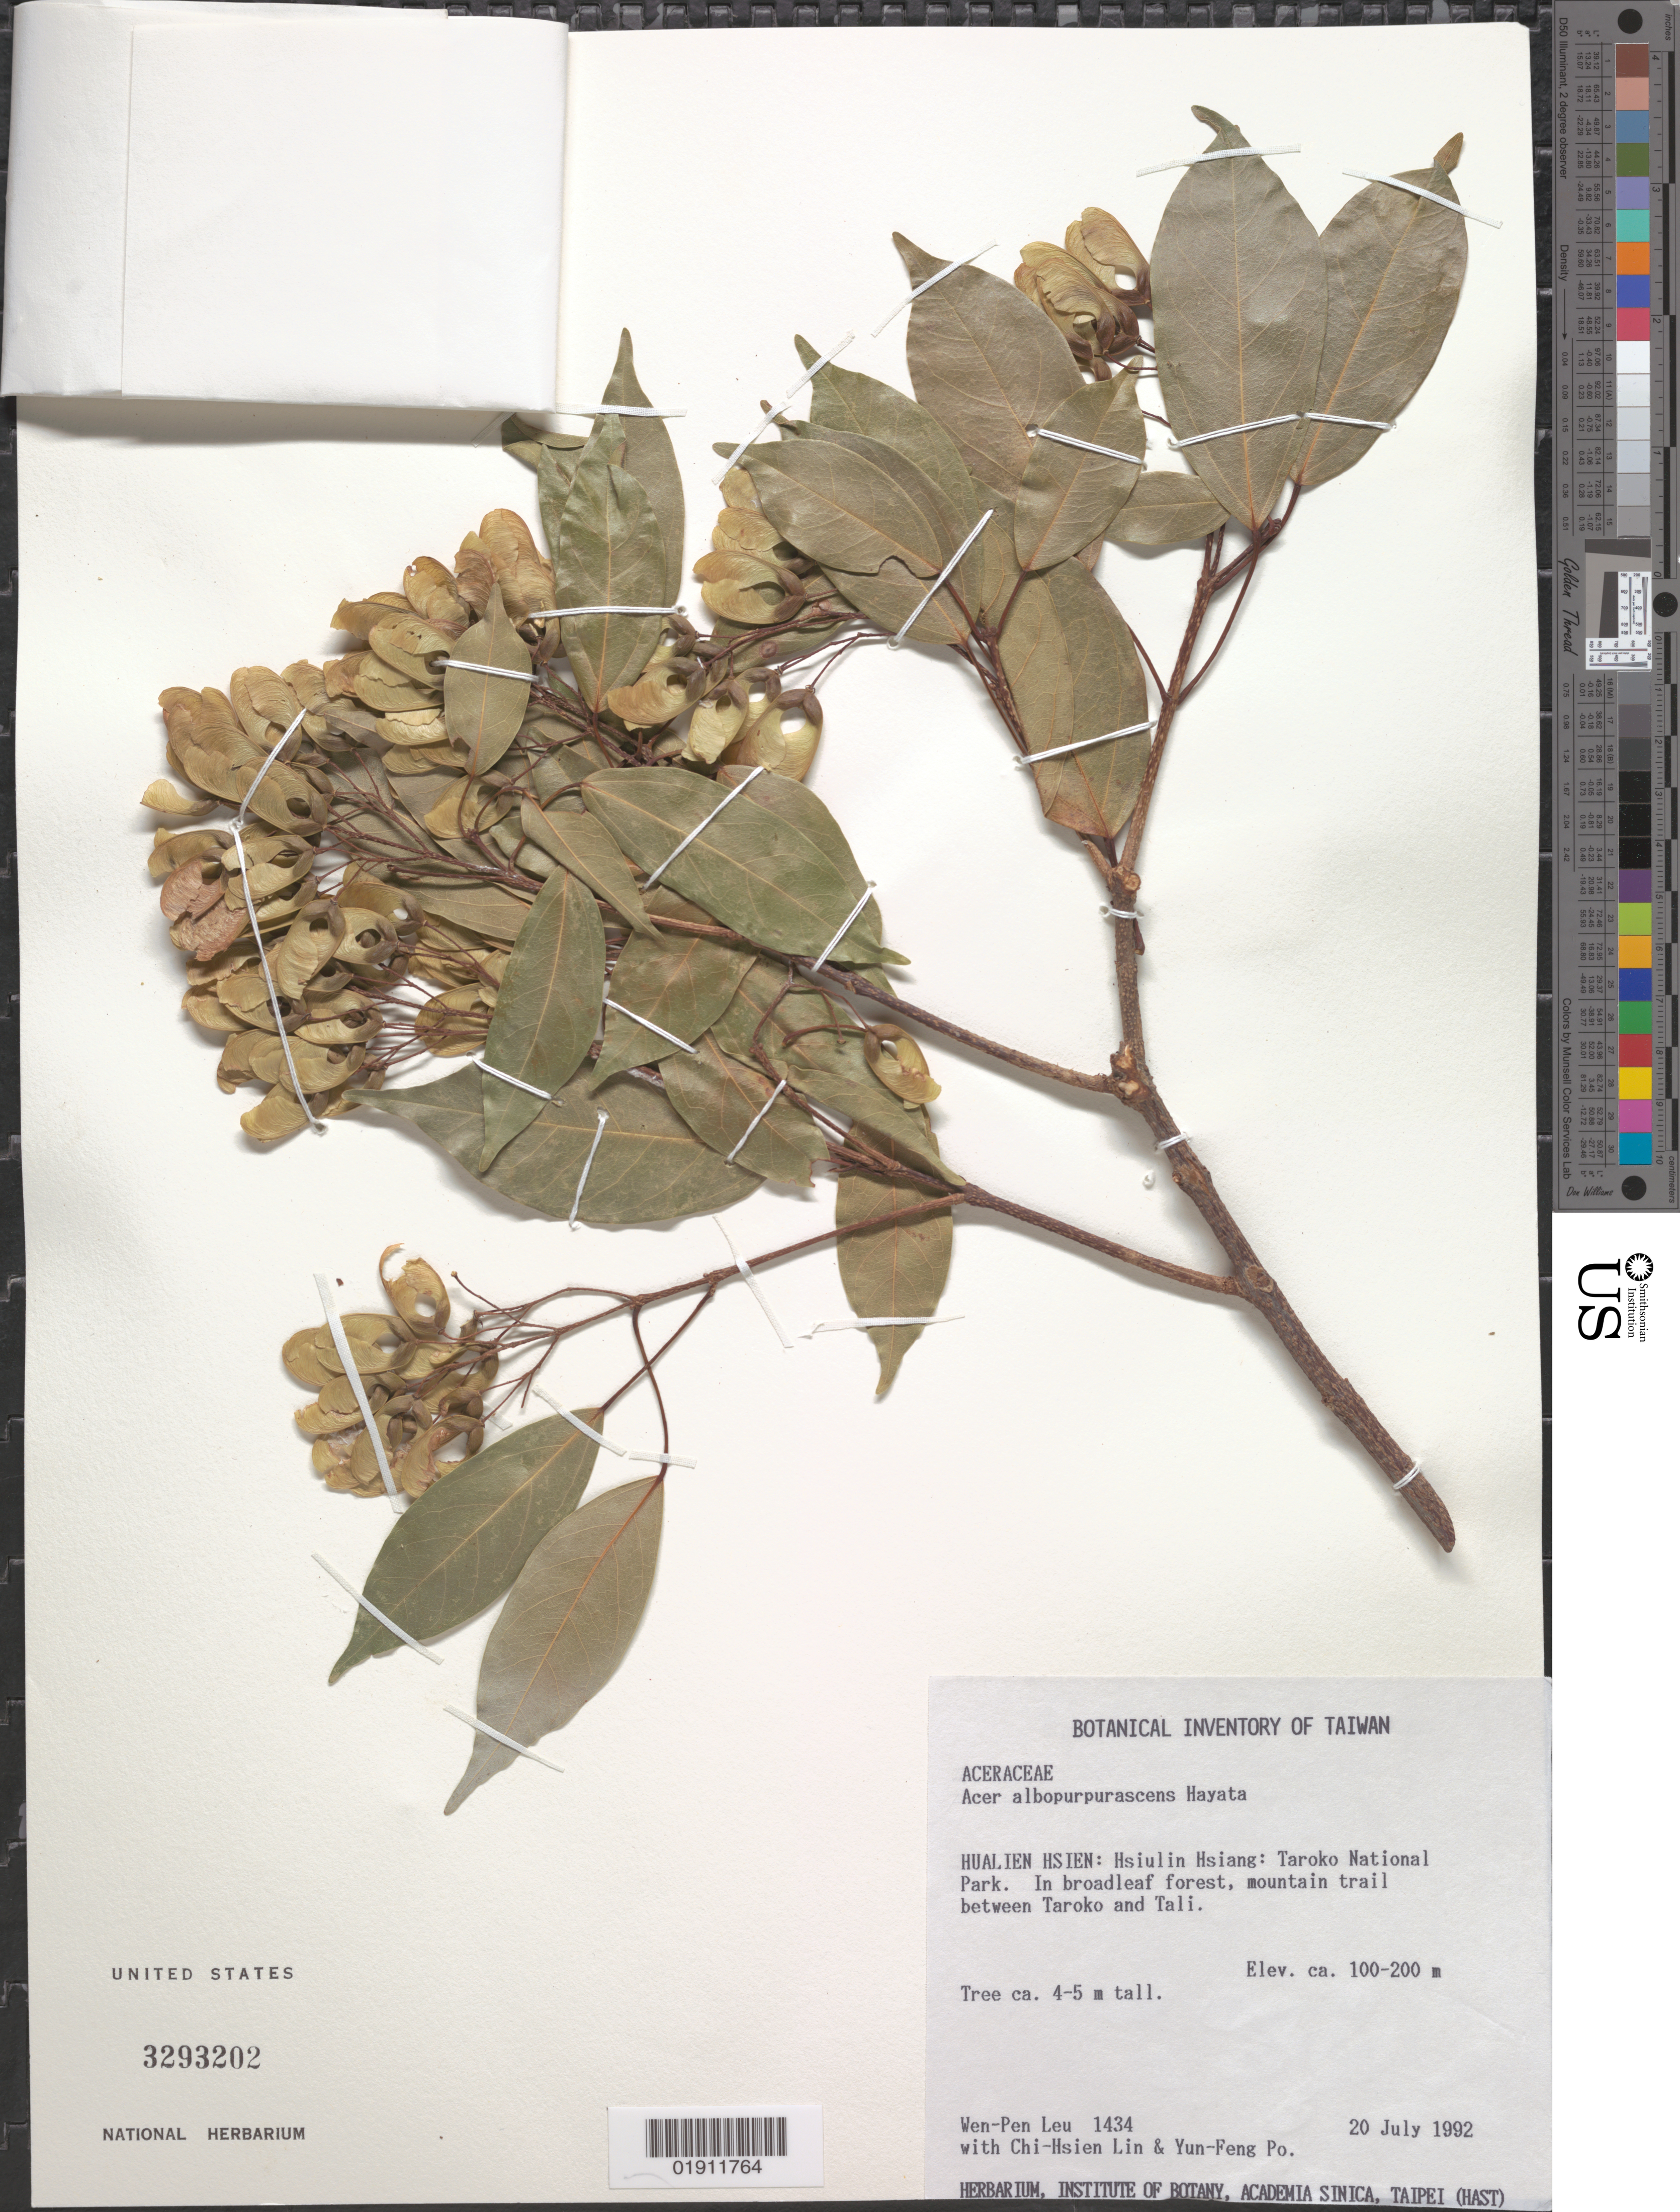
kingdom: Plantae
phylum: Tracheophyta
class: Magnoliopsida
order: Sapindales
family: Sapindaceae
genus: Acer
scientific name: Acer albopurpurascens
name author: Hayata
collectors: W. Leu, C. Lin & Y. Po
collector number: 1434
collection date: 1992-07-20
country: Taiwan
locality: Haulien Hsien: Hsiulin Hsiang: Toroko National Park, trail between Taroko and Tali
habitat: In broadleaf forest, mountain trail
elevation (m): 100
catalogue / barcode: US 3293202